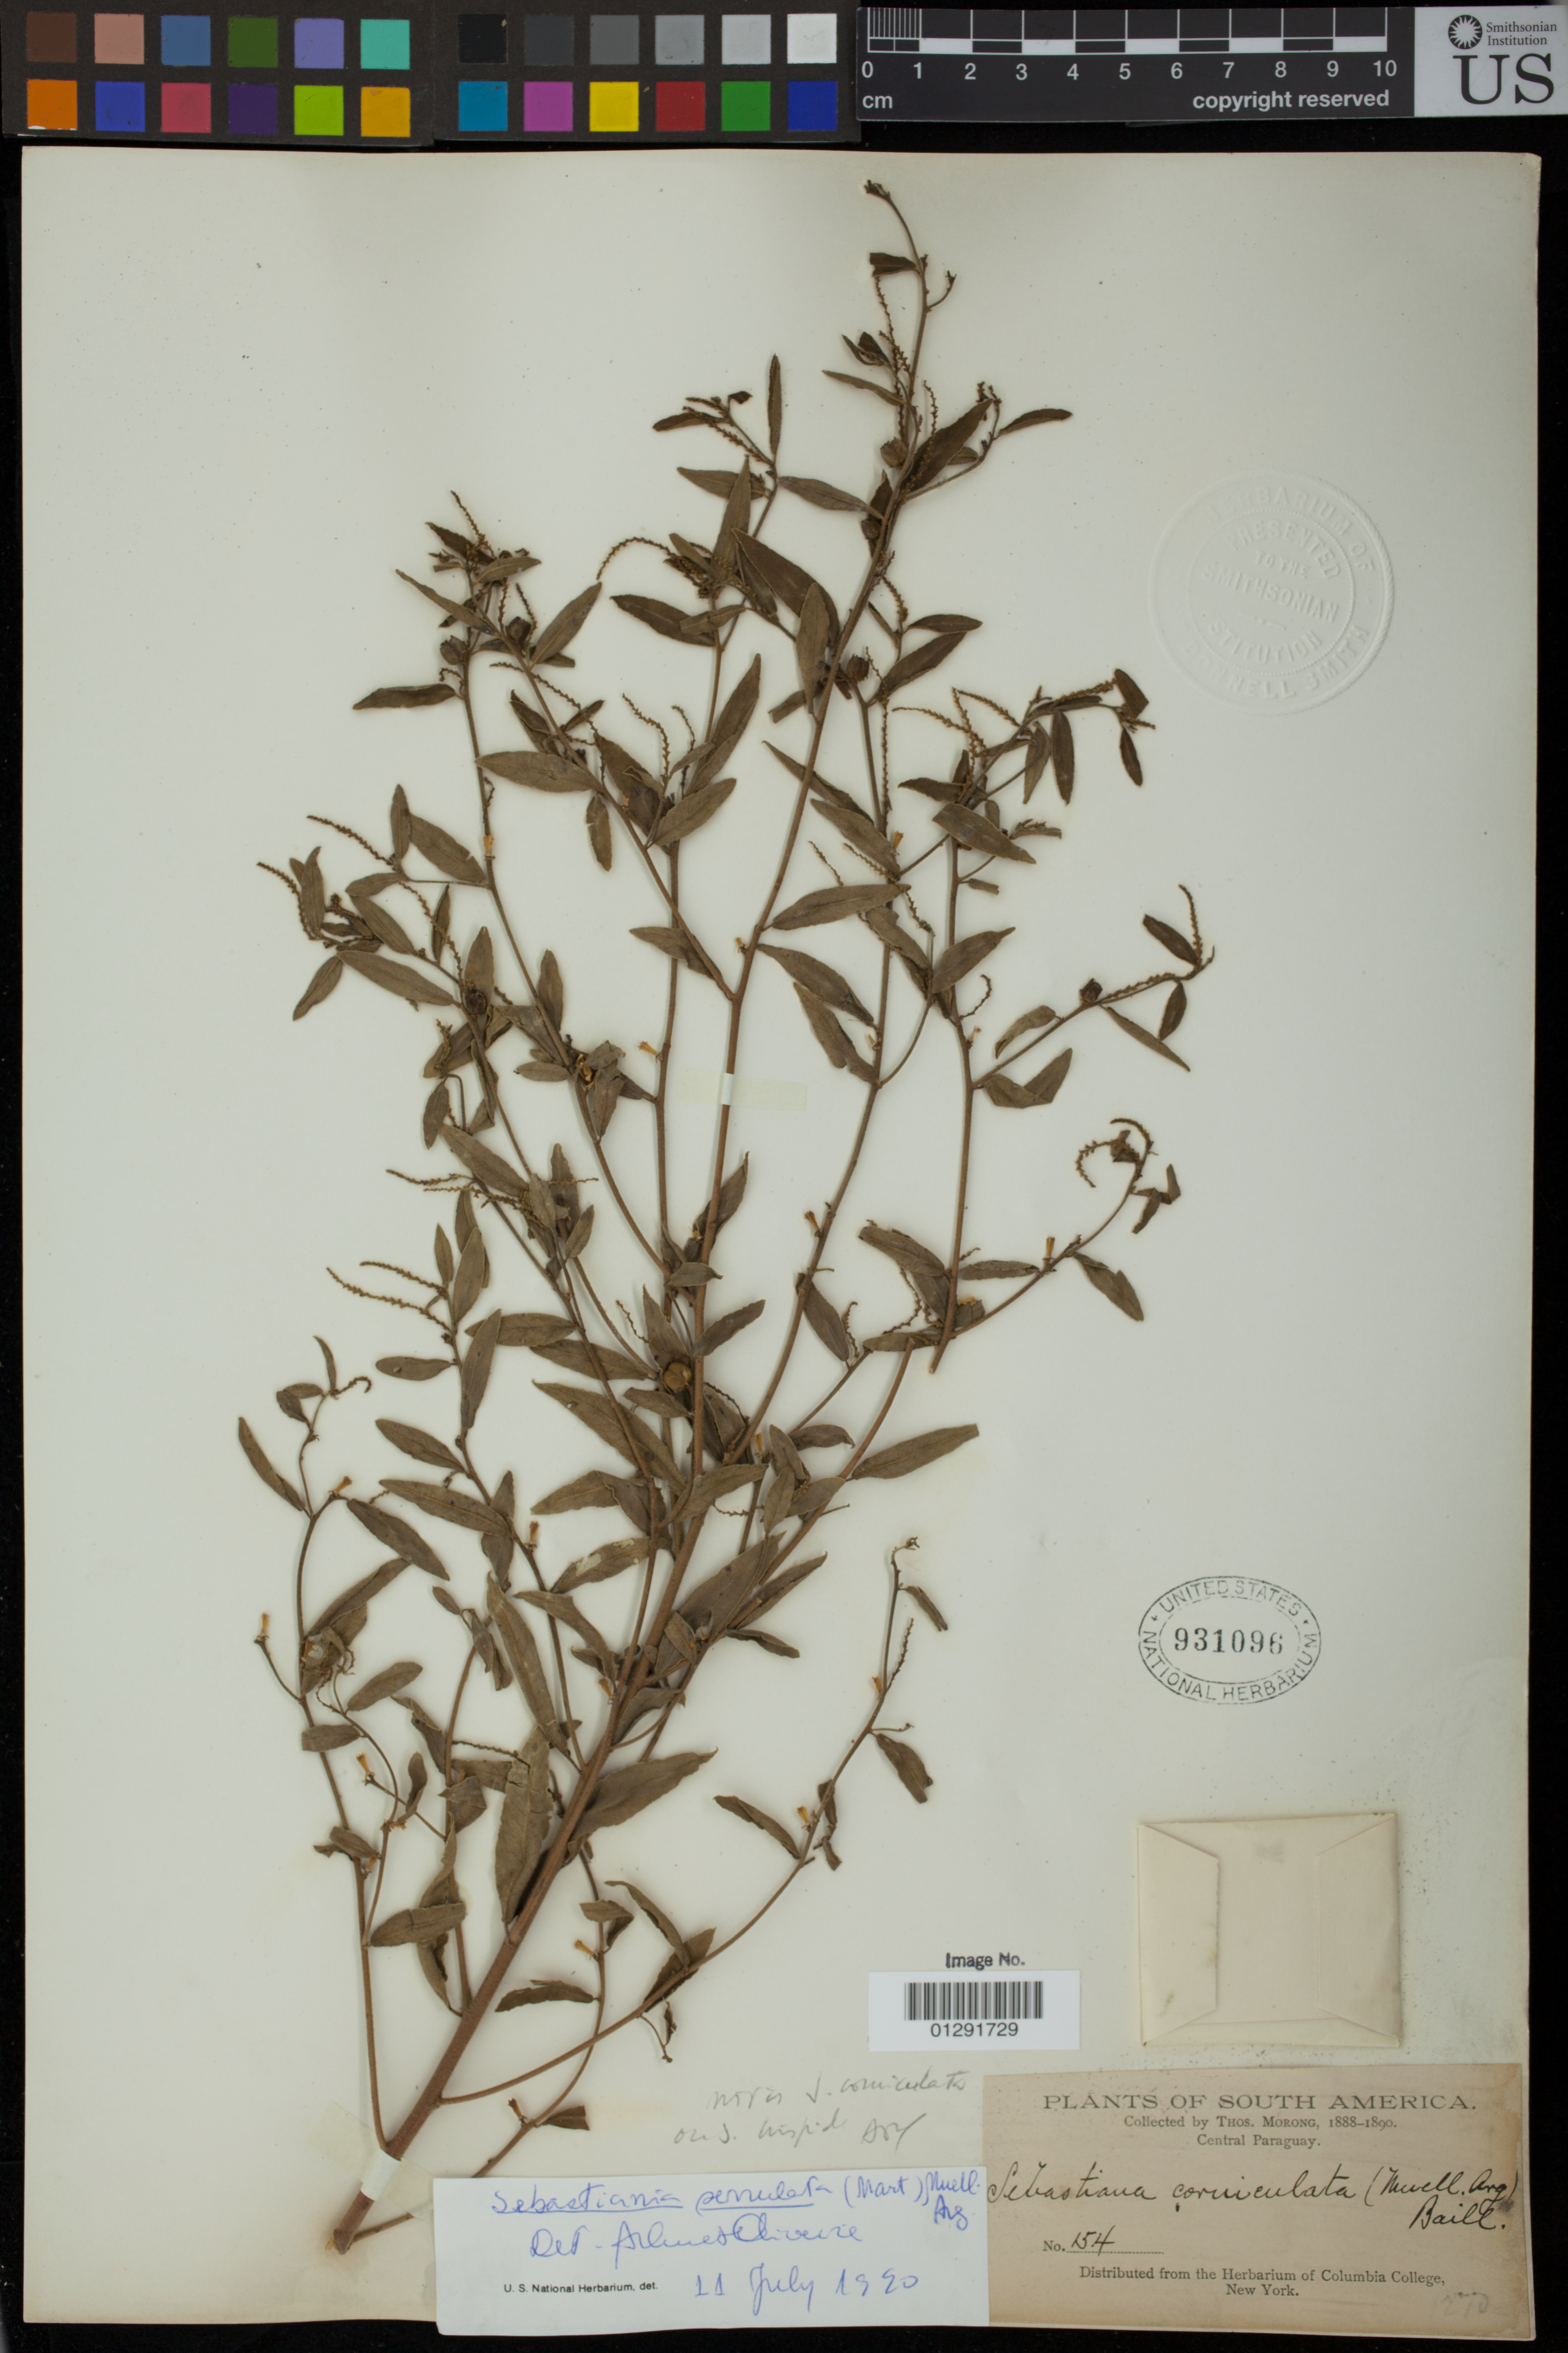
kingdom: Plantae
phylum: Tracheophyta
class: Magnoliopsida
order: Malpighiales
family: Euphorbiaceae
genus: Sebastiania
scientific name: Sebastiania hispida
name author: (Mart.) Pax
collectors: T. Morong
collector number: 154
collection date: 1888/1890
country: Paraguay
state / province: Central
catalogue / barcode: US 931096